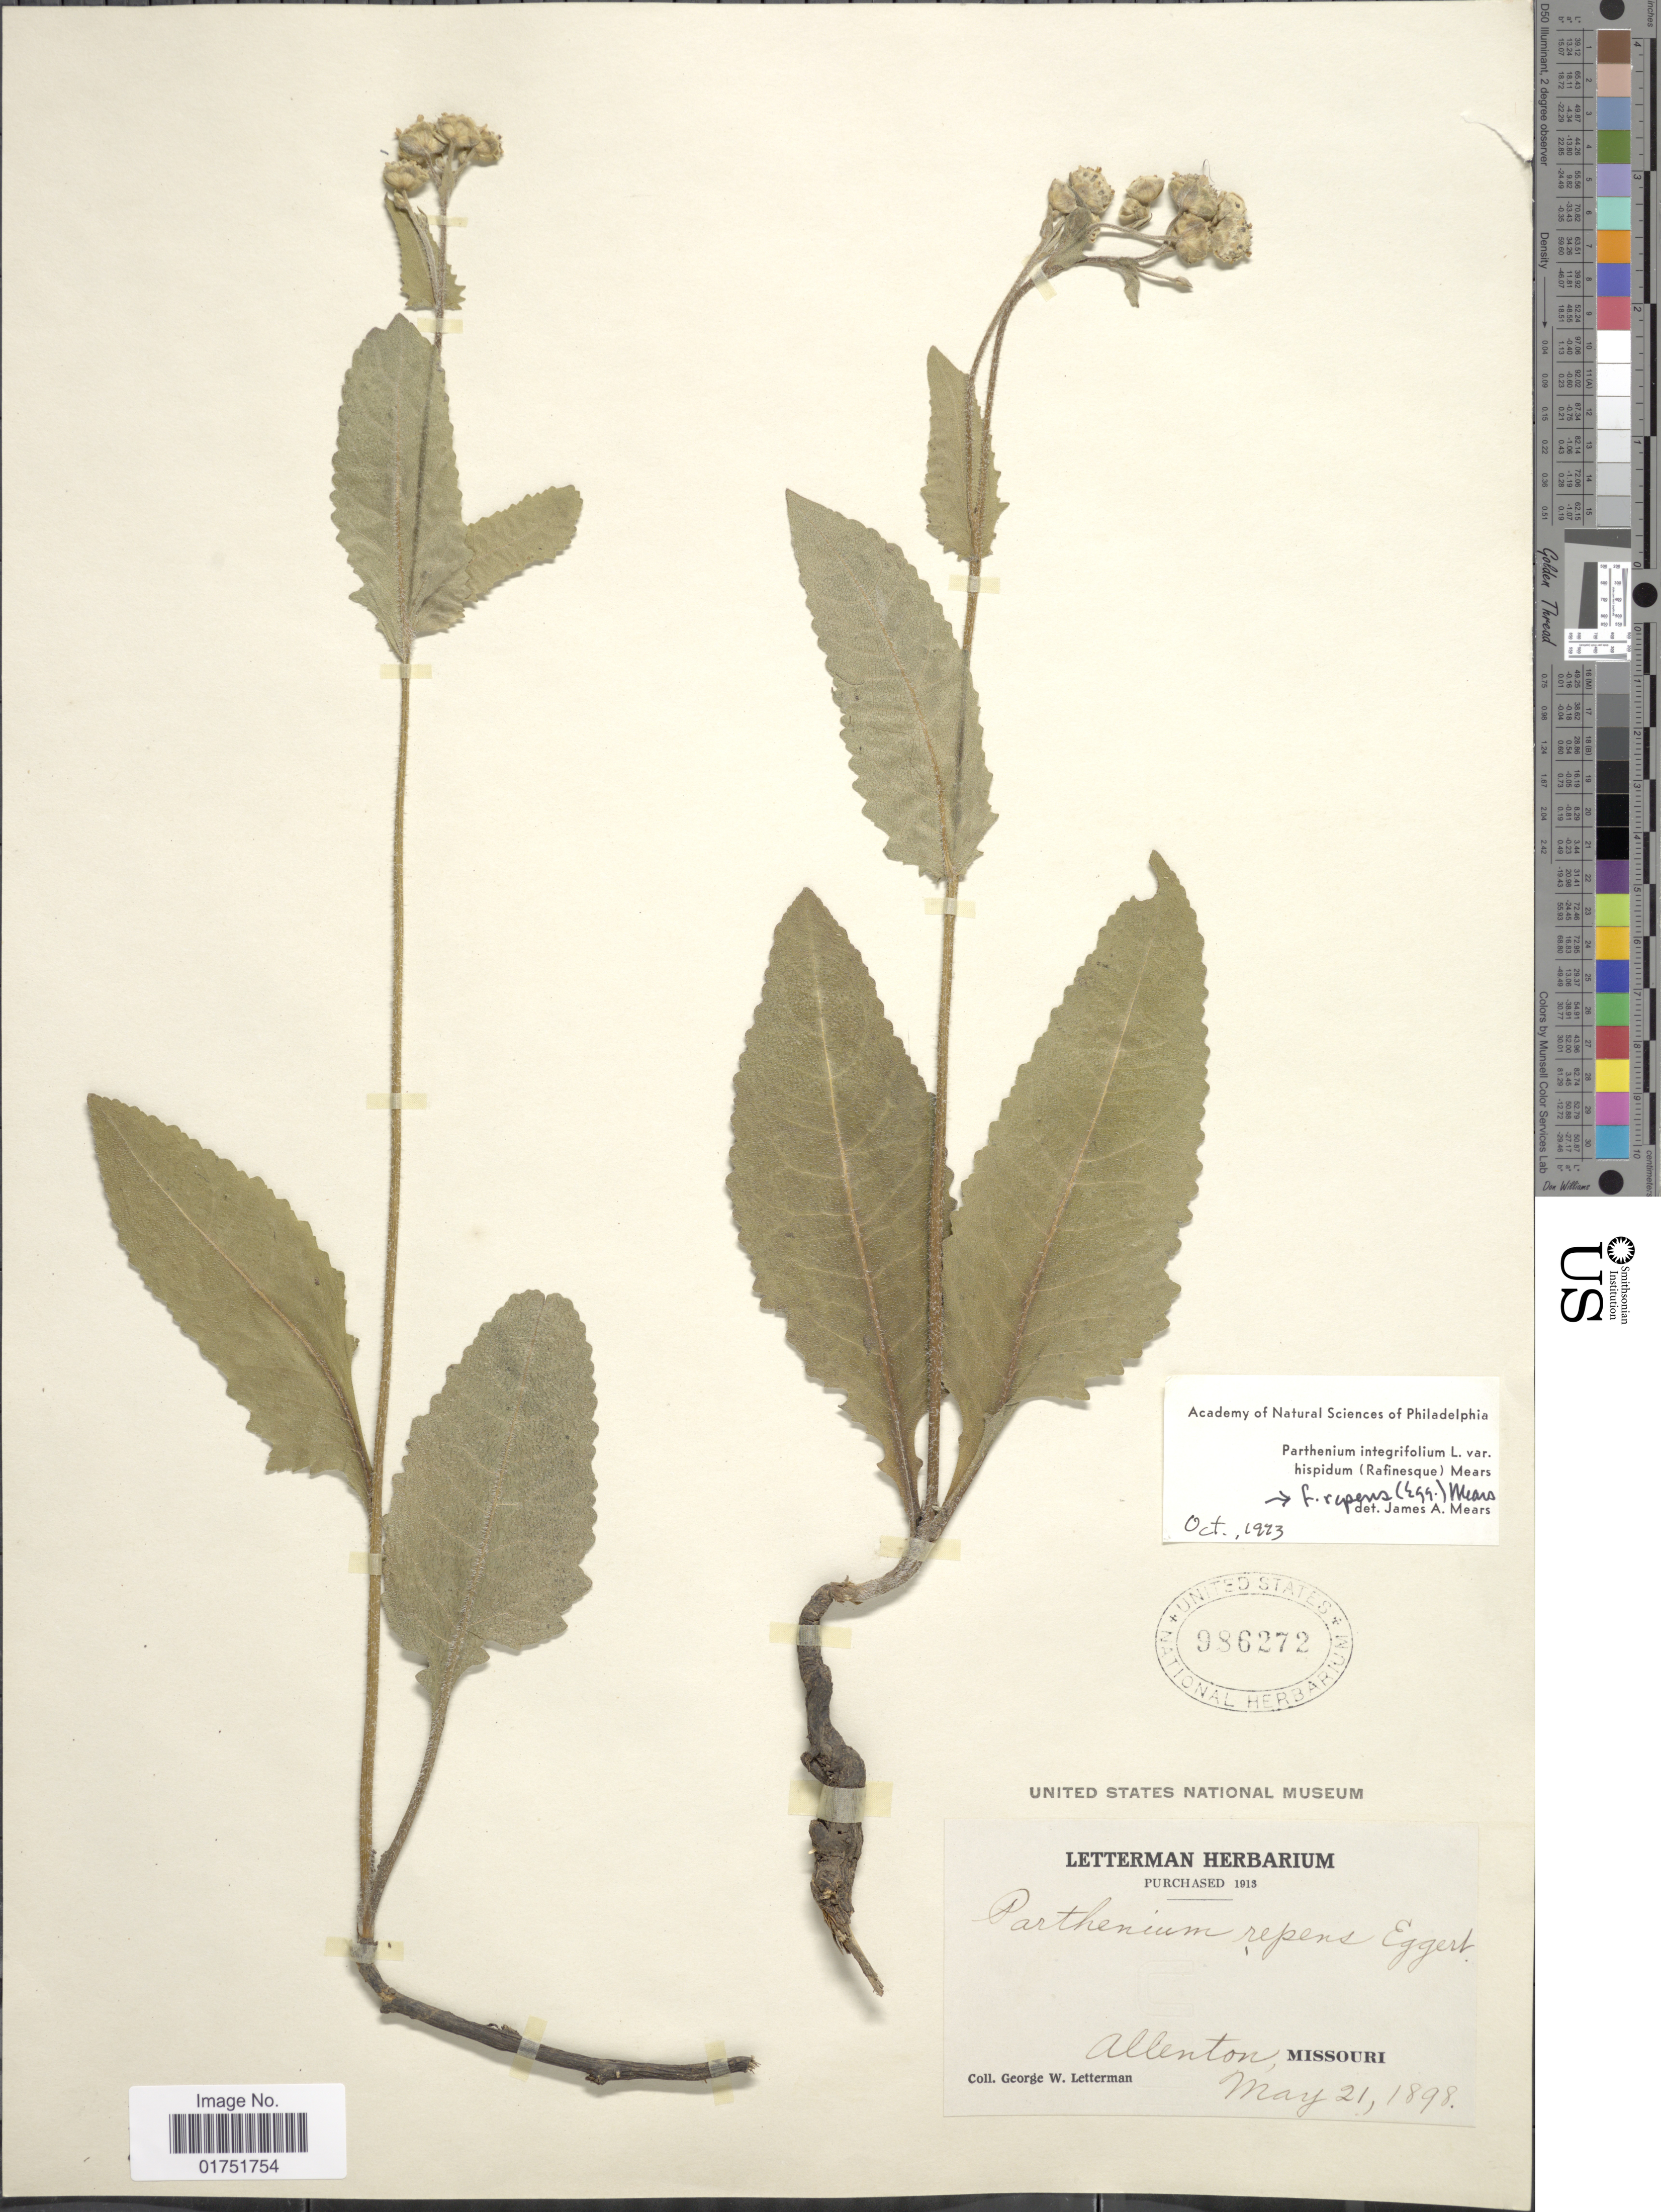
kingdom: Plantae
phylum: Tracheophyta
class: Magnoliopsida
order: Asterales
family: Asteraceae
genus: Parthenium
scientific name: Parthenium hispidum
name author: Raf.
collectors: G. W. Letterman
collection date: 1898-05-21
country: United States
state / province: Missouri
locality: Allenton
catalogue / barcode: US 986272